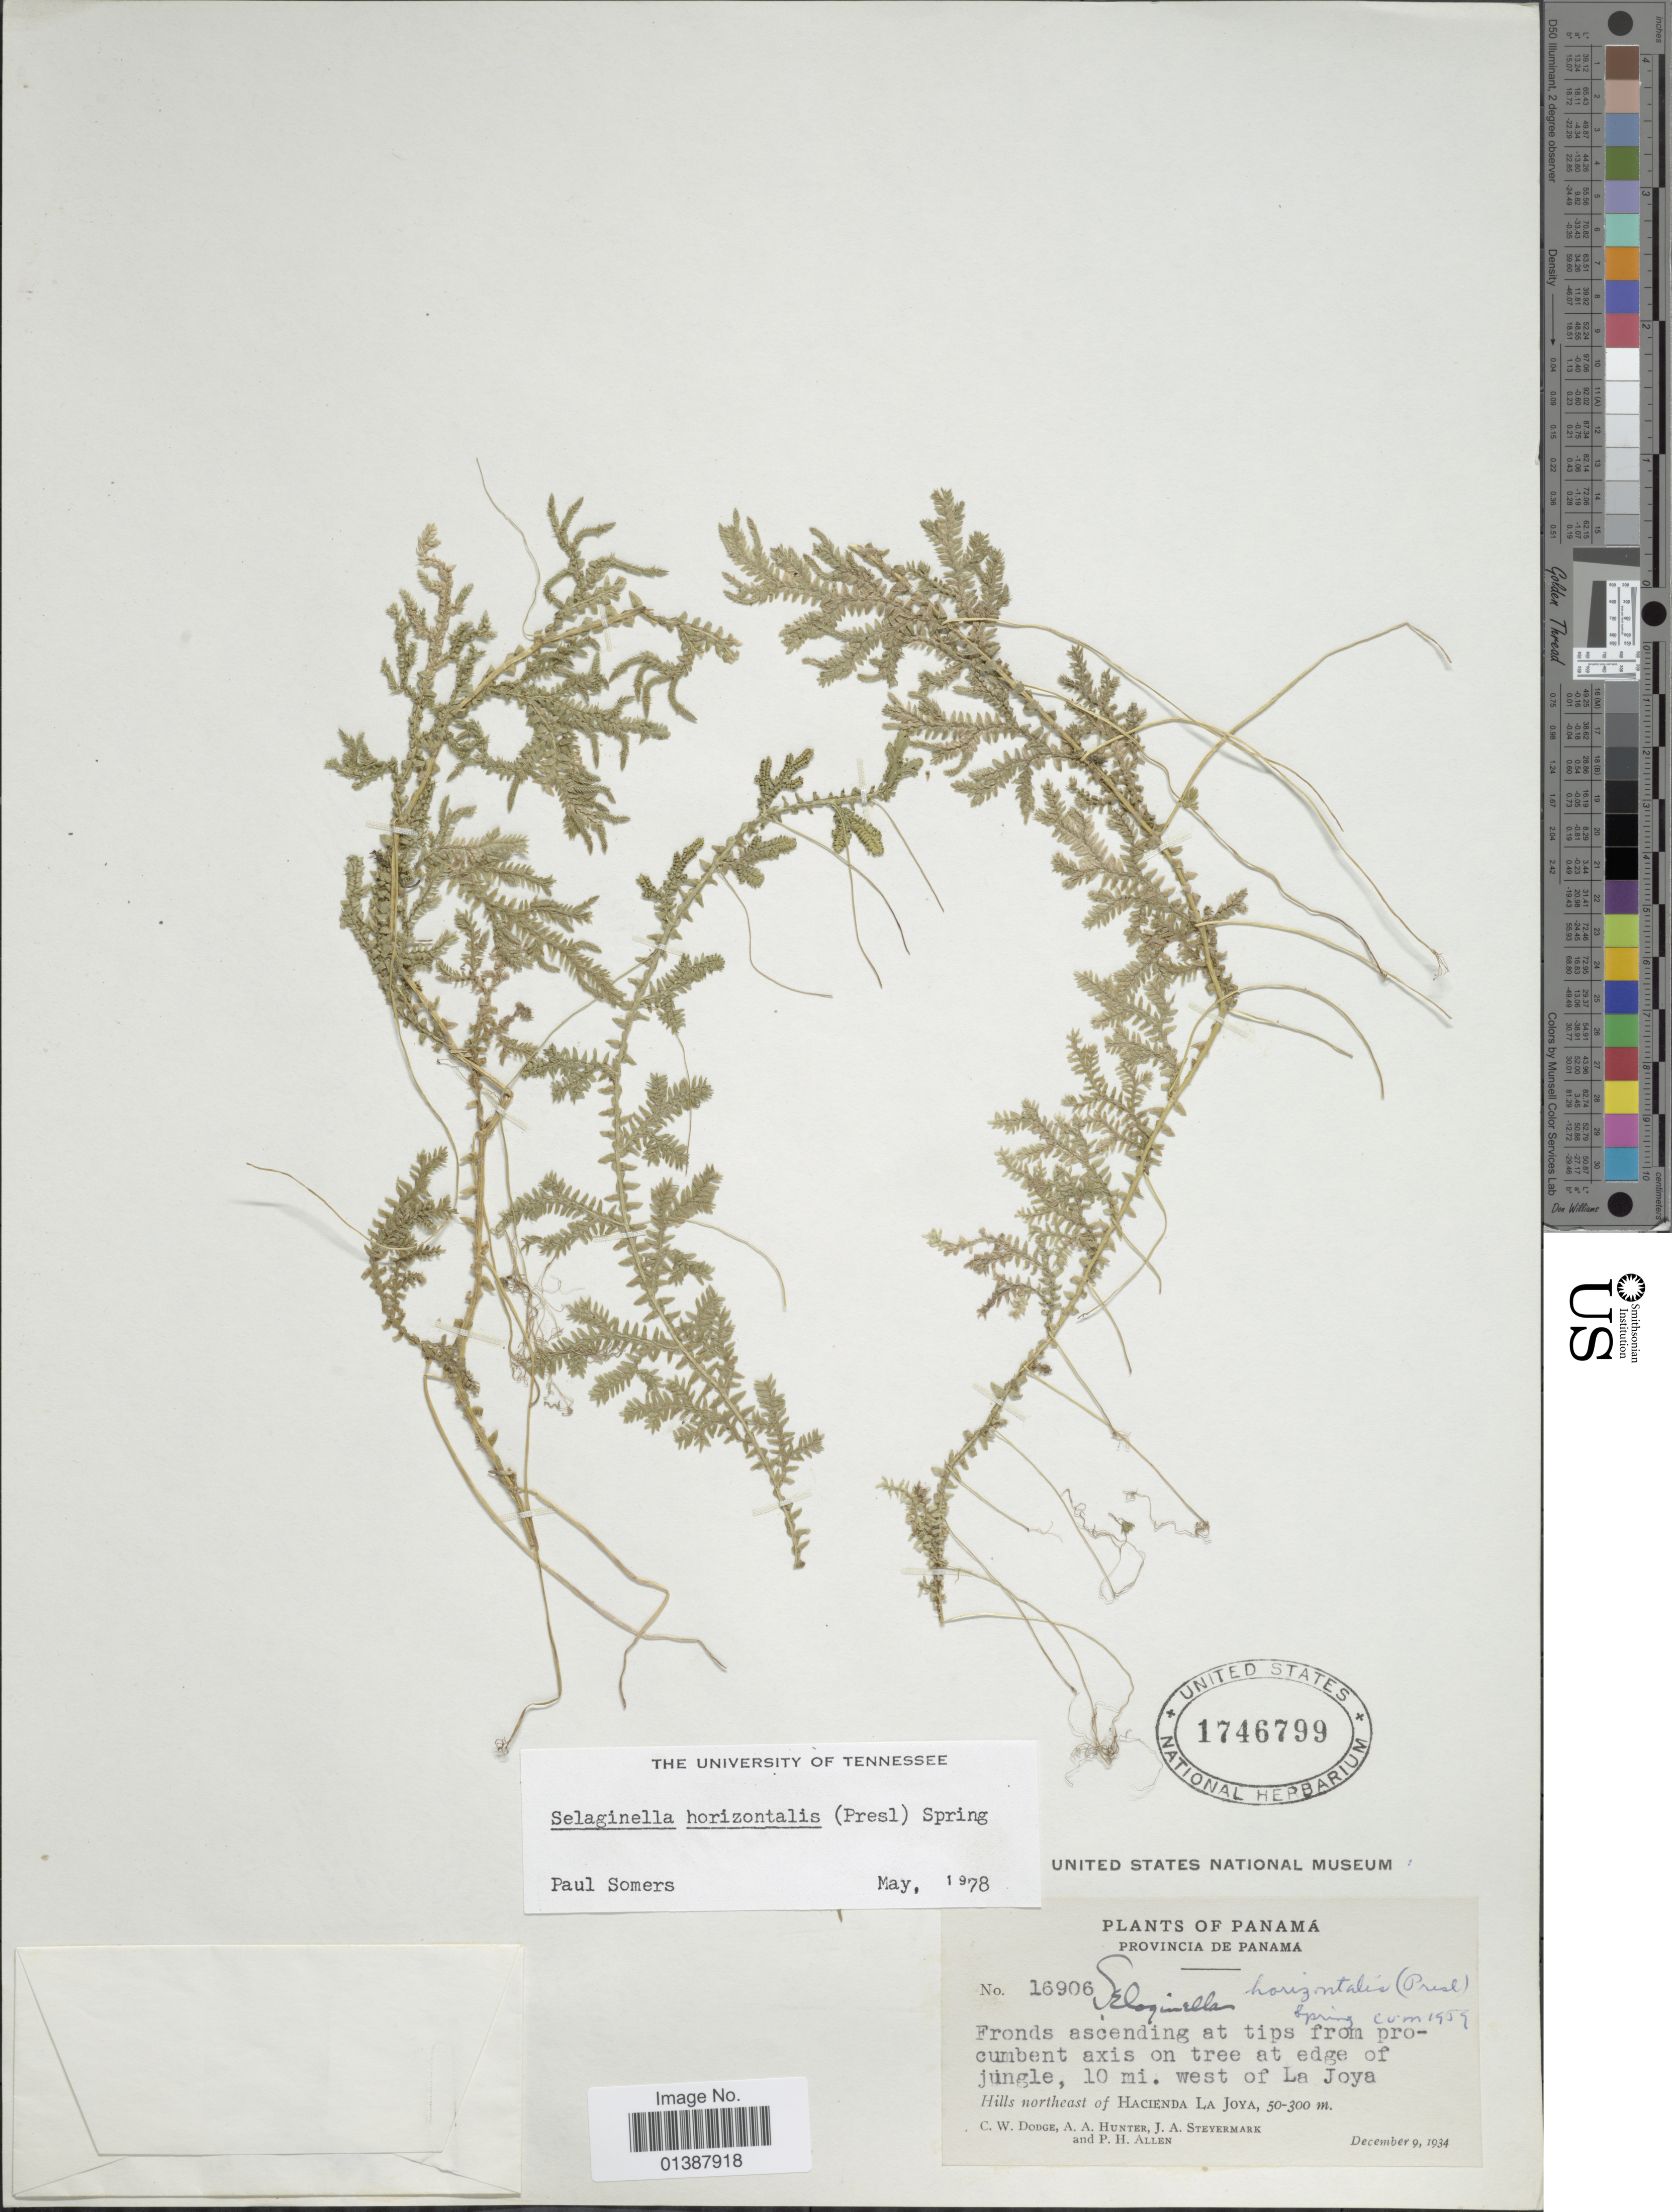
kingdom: Plantae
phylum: Tracheophyta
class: Lycopodiopsida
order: Selaginellales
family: Selaginellaceae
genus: Selaginella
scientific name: Selaginella horizontalis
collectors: C. Dodge, A. Hunter, J. Steyermark & P. H. Allen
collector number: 16906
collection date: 1934-12-09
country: Panama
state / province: Panamá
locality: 10 mi west of La Joya, Hills northeast of Hacienda La Joya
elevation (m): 50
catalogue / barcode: US 1746799